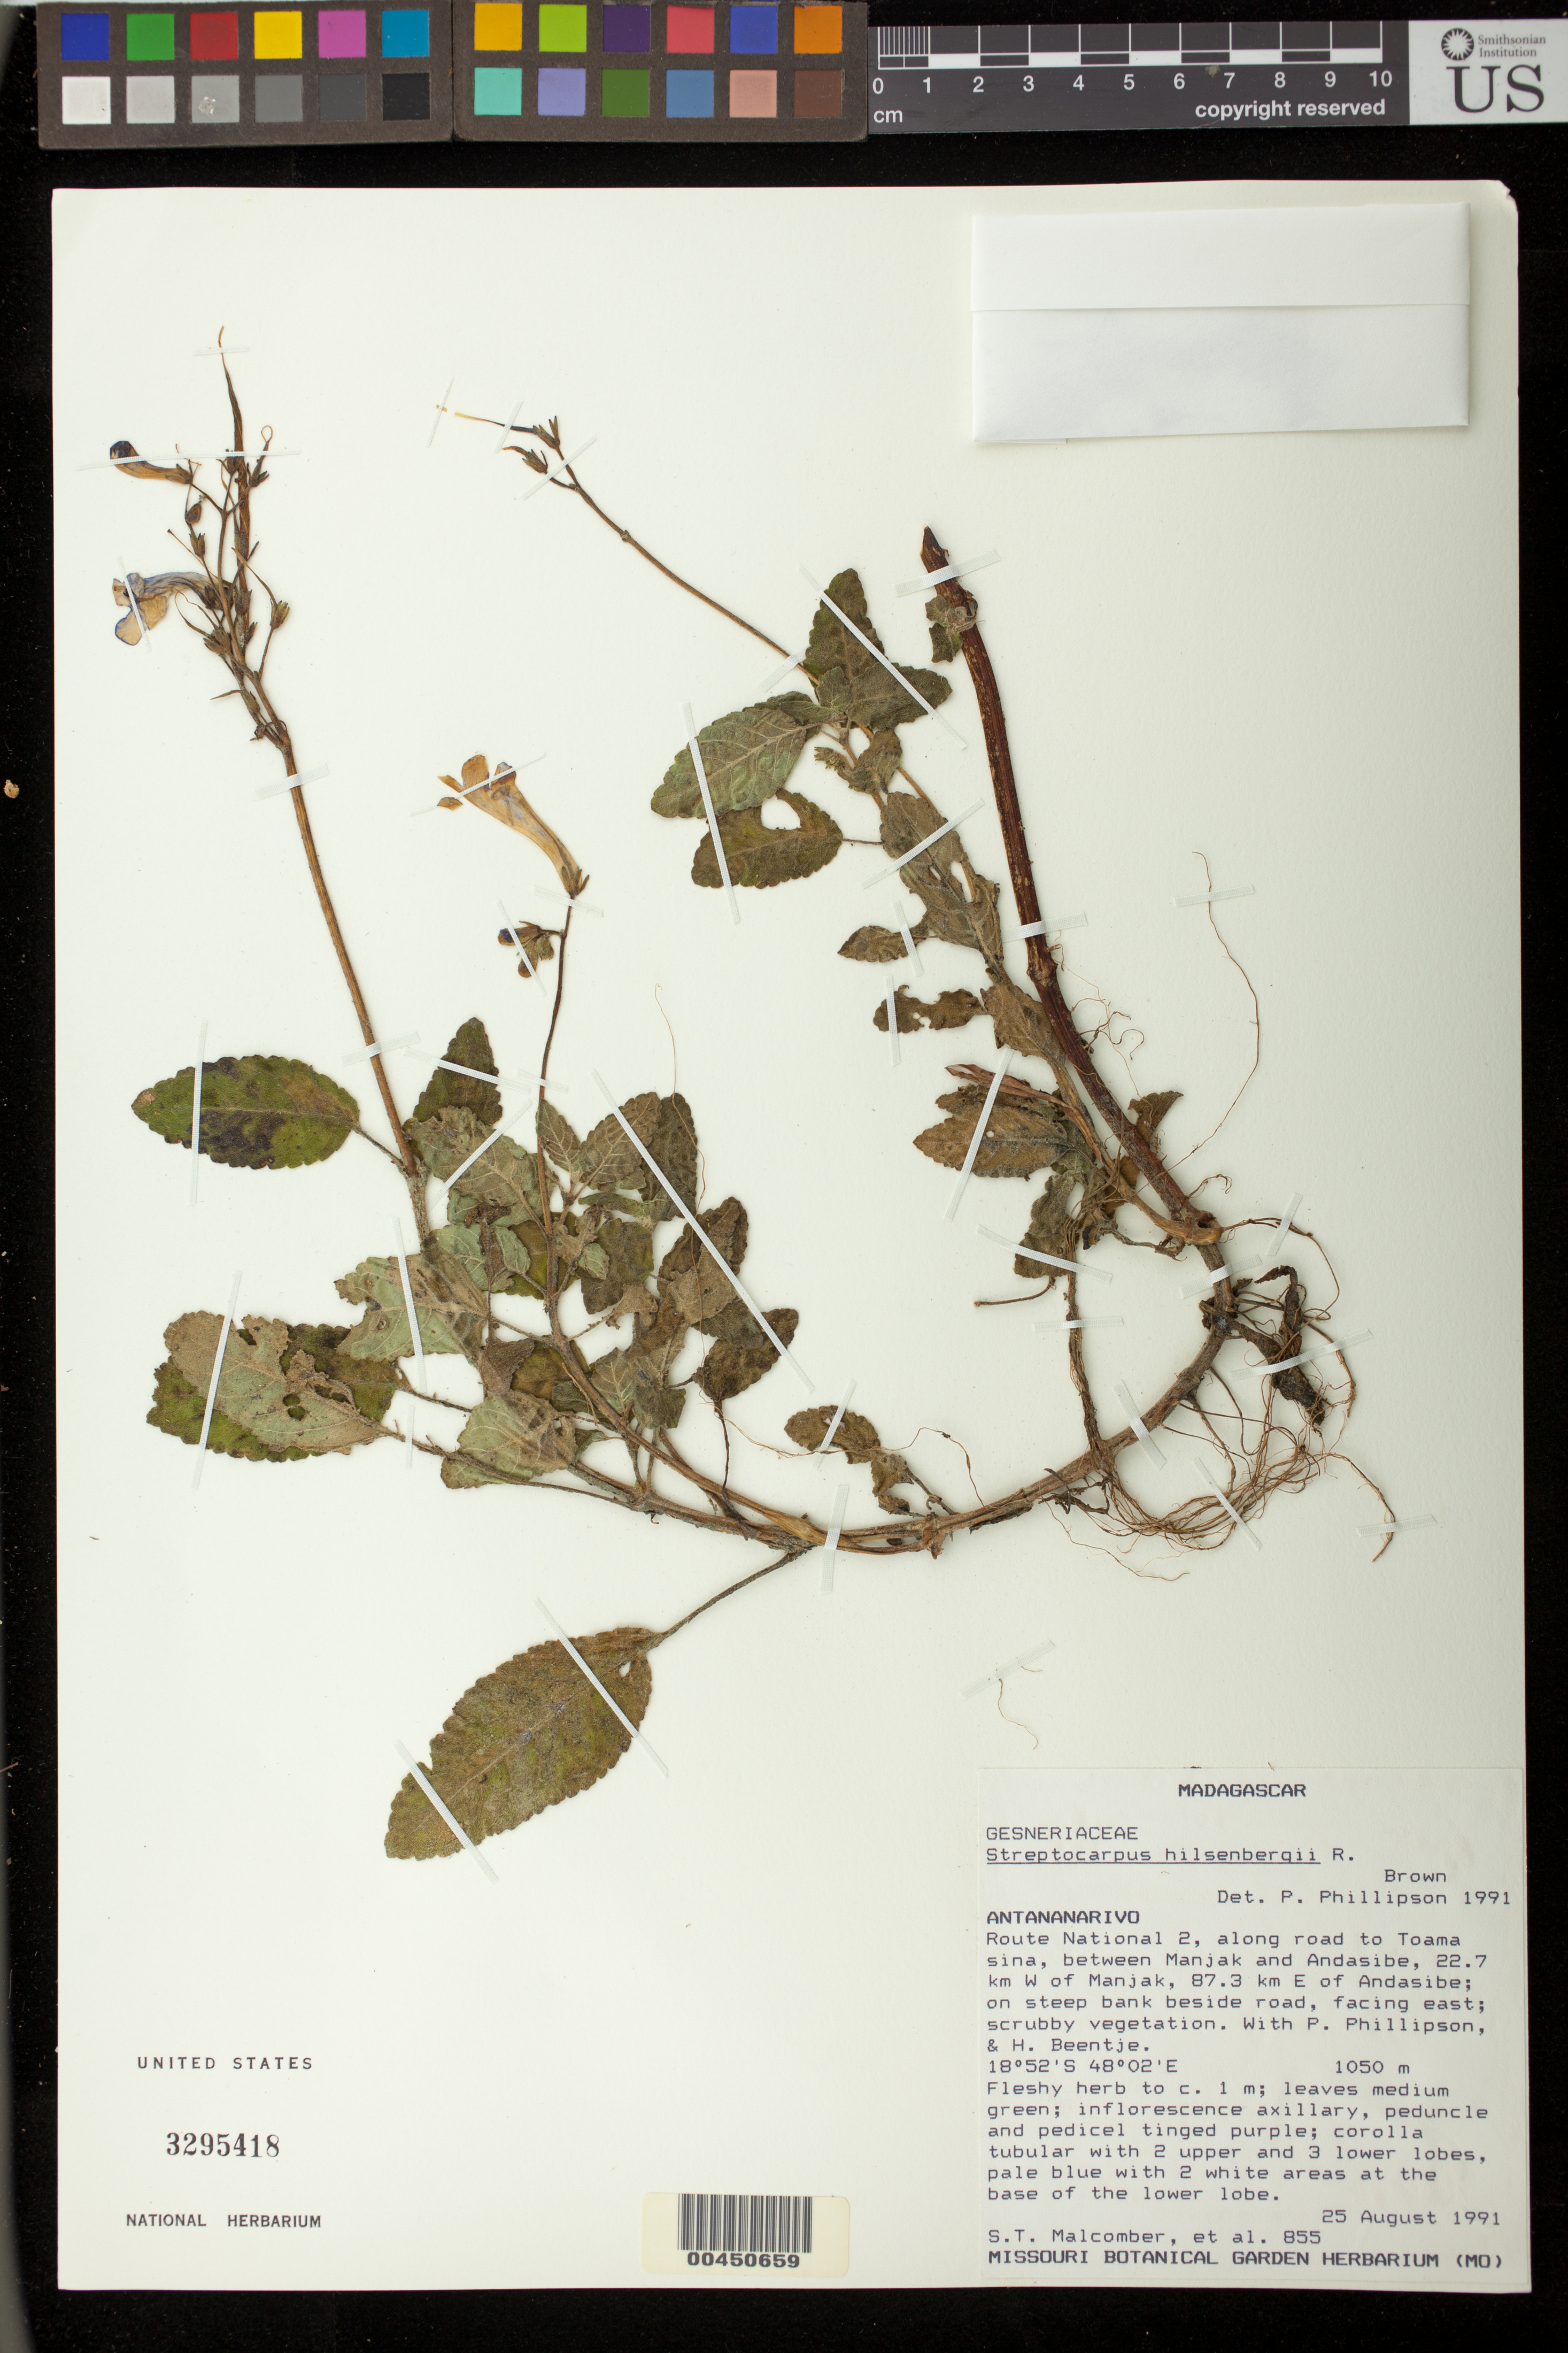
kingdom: Plantae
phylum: Tracheophyta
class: Magnoliopsida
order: Lamiales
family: Gesneriaceae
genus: Streptocarpus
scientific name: Streptocarpus hilsenbergii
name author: R. Br.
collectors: S. T. Malcomber, P. B. Phillipson & H. J. Beentje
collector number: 855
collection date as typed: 25 Aug 1991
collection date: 1991-08-25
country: Madagascar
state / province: Itasy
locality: Between Manjak and Andasibe, W of Manjak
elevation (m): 1050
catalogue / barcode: US 3295418